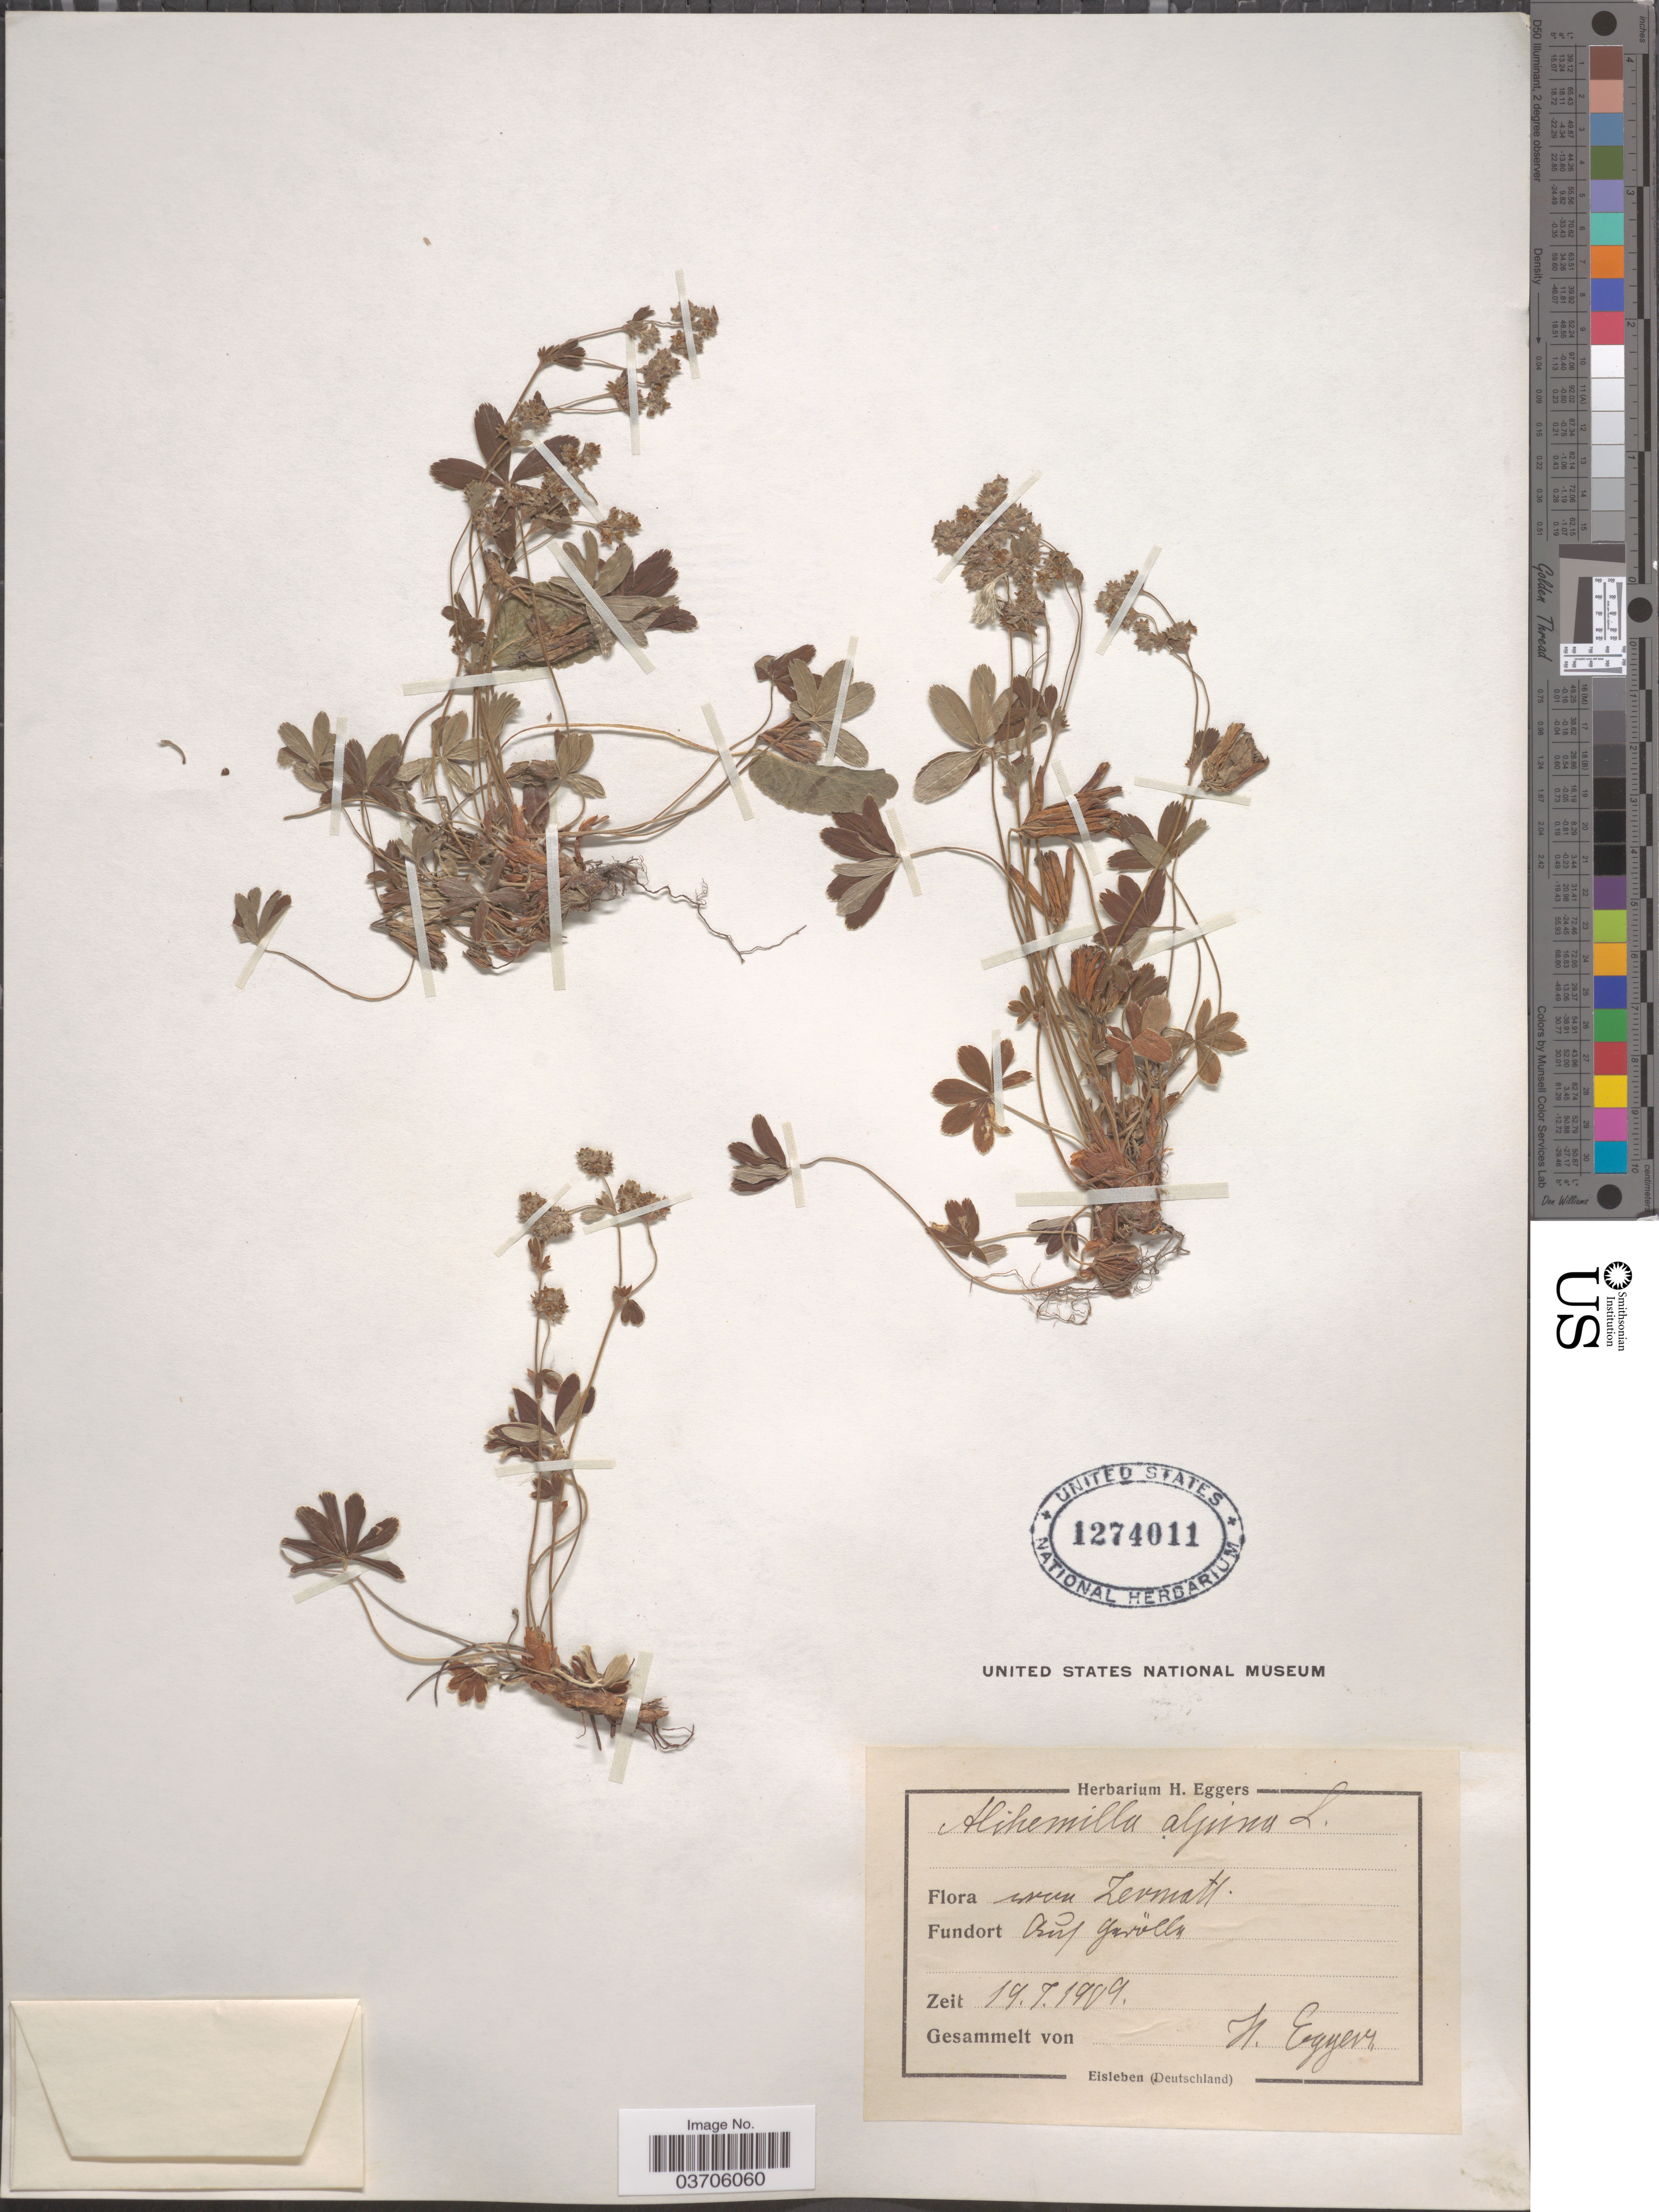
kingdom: Plantae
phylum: Tracheophyta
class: Magnoliopsida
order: Rosales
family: Rosaceae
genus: Alchemilla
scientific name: Alchemilla alpina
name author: L.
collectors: H. Eggers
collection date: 1909-07-19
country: Switzerland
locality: Zermatt. Auf gerölle.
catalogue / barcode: US 1274011